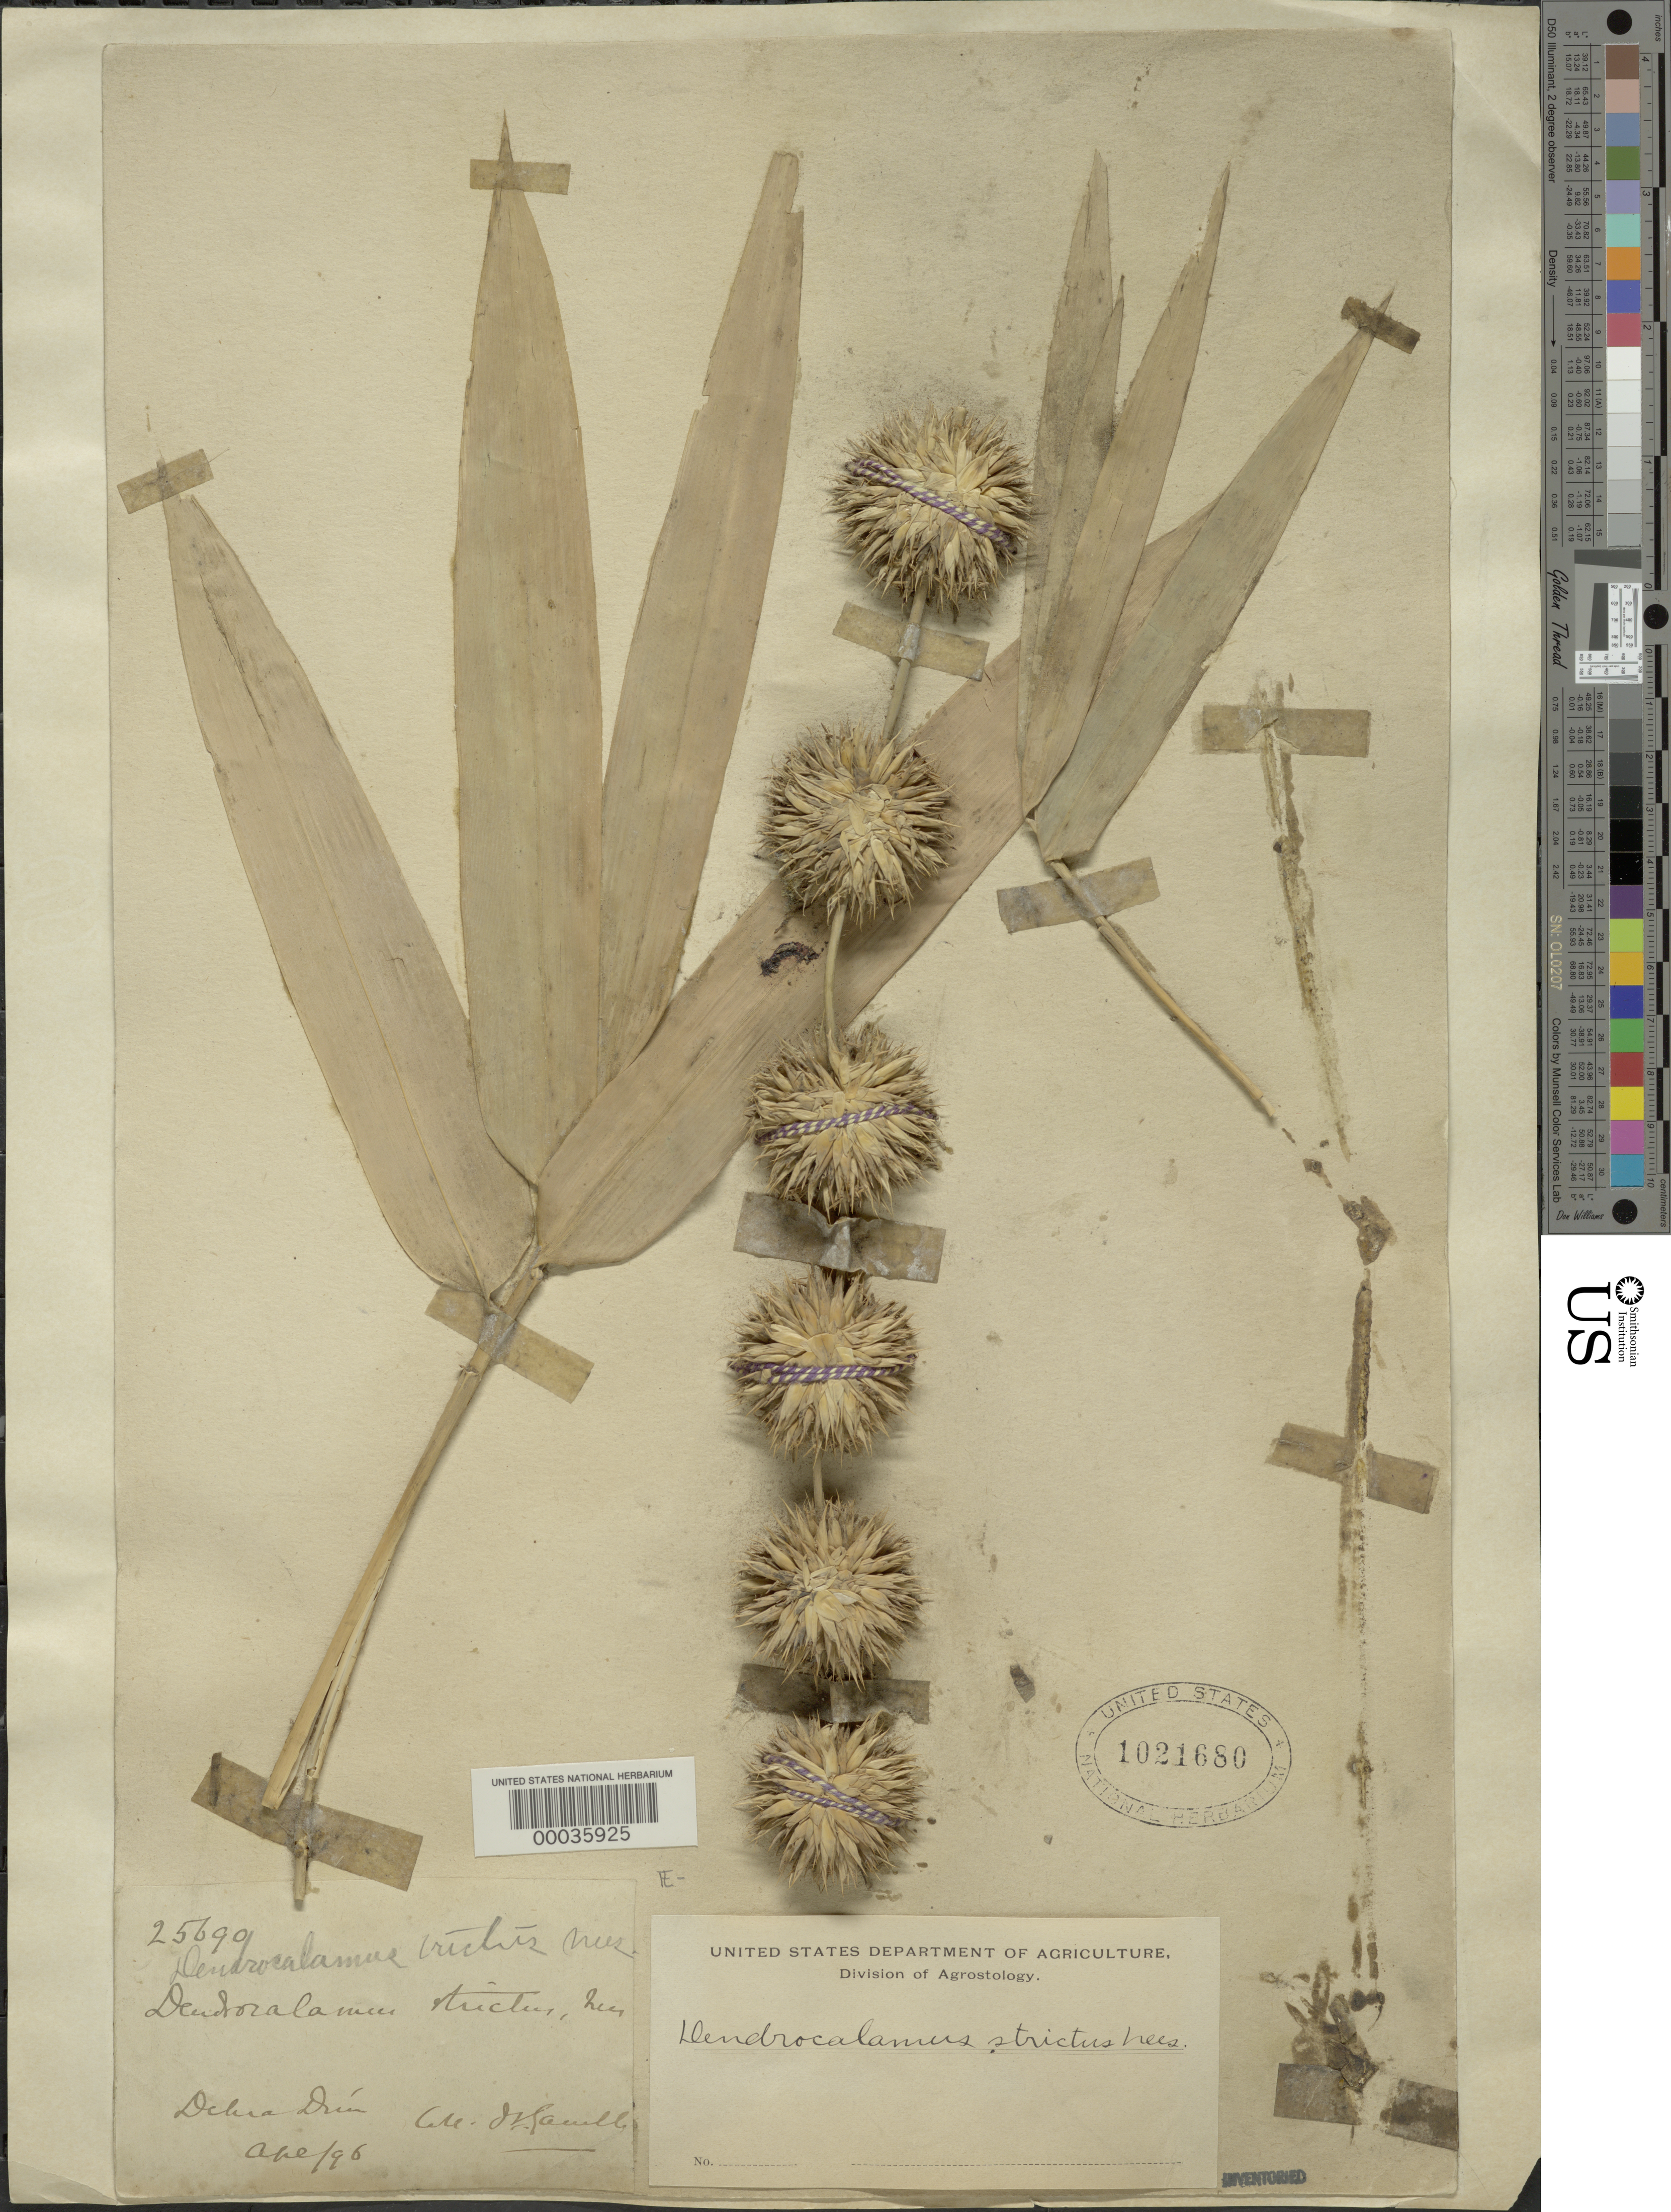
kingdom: Plantae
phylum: Tracheophyta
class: Liliopsida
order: Poales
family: Poaceae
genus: Dendrocalamus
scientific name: Dendrocalamus strictus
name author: (Roxb.) Nees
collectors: J. S. Gamble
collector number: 25690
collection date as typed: Apr 1896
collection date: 1896-04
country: India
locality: Dehra dun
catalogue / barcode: US 1021680